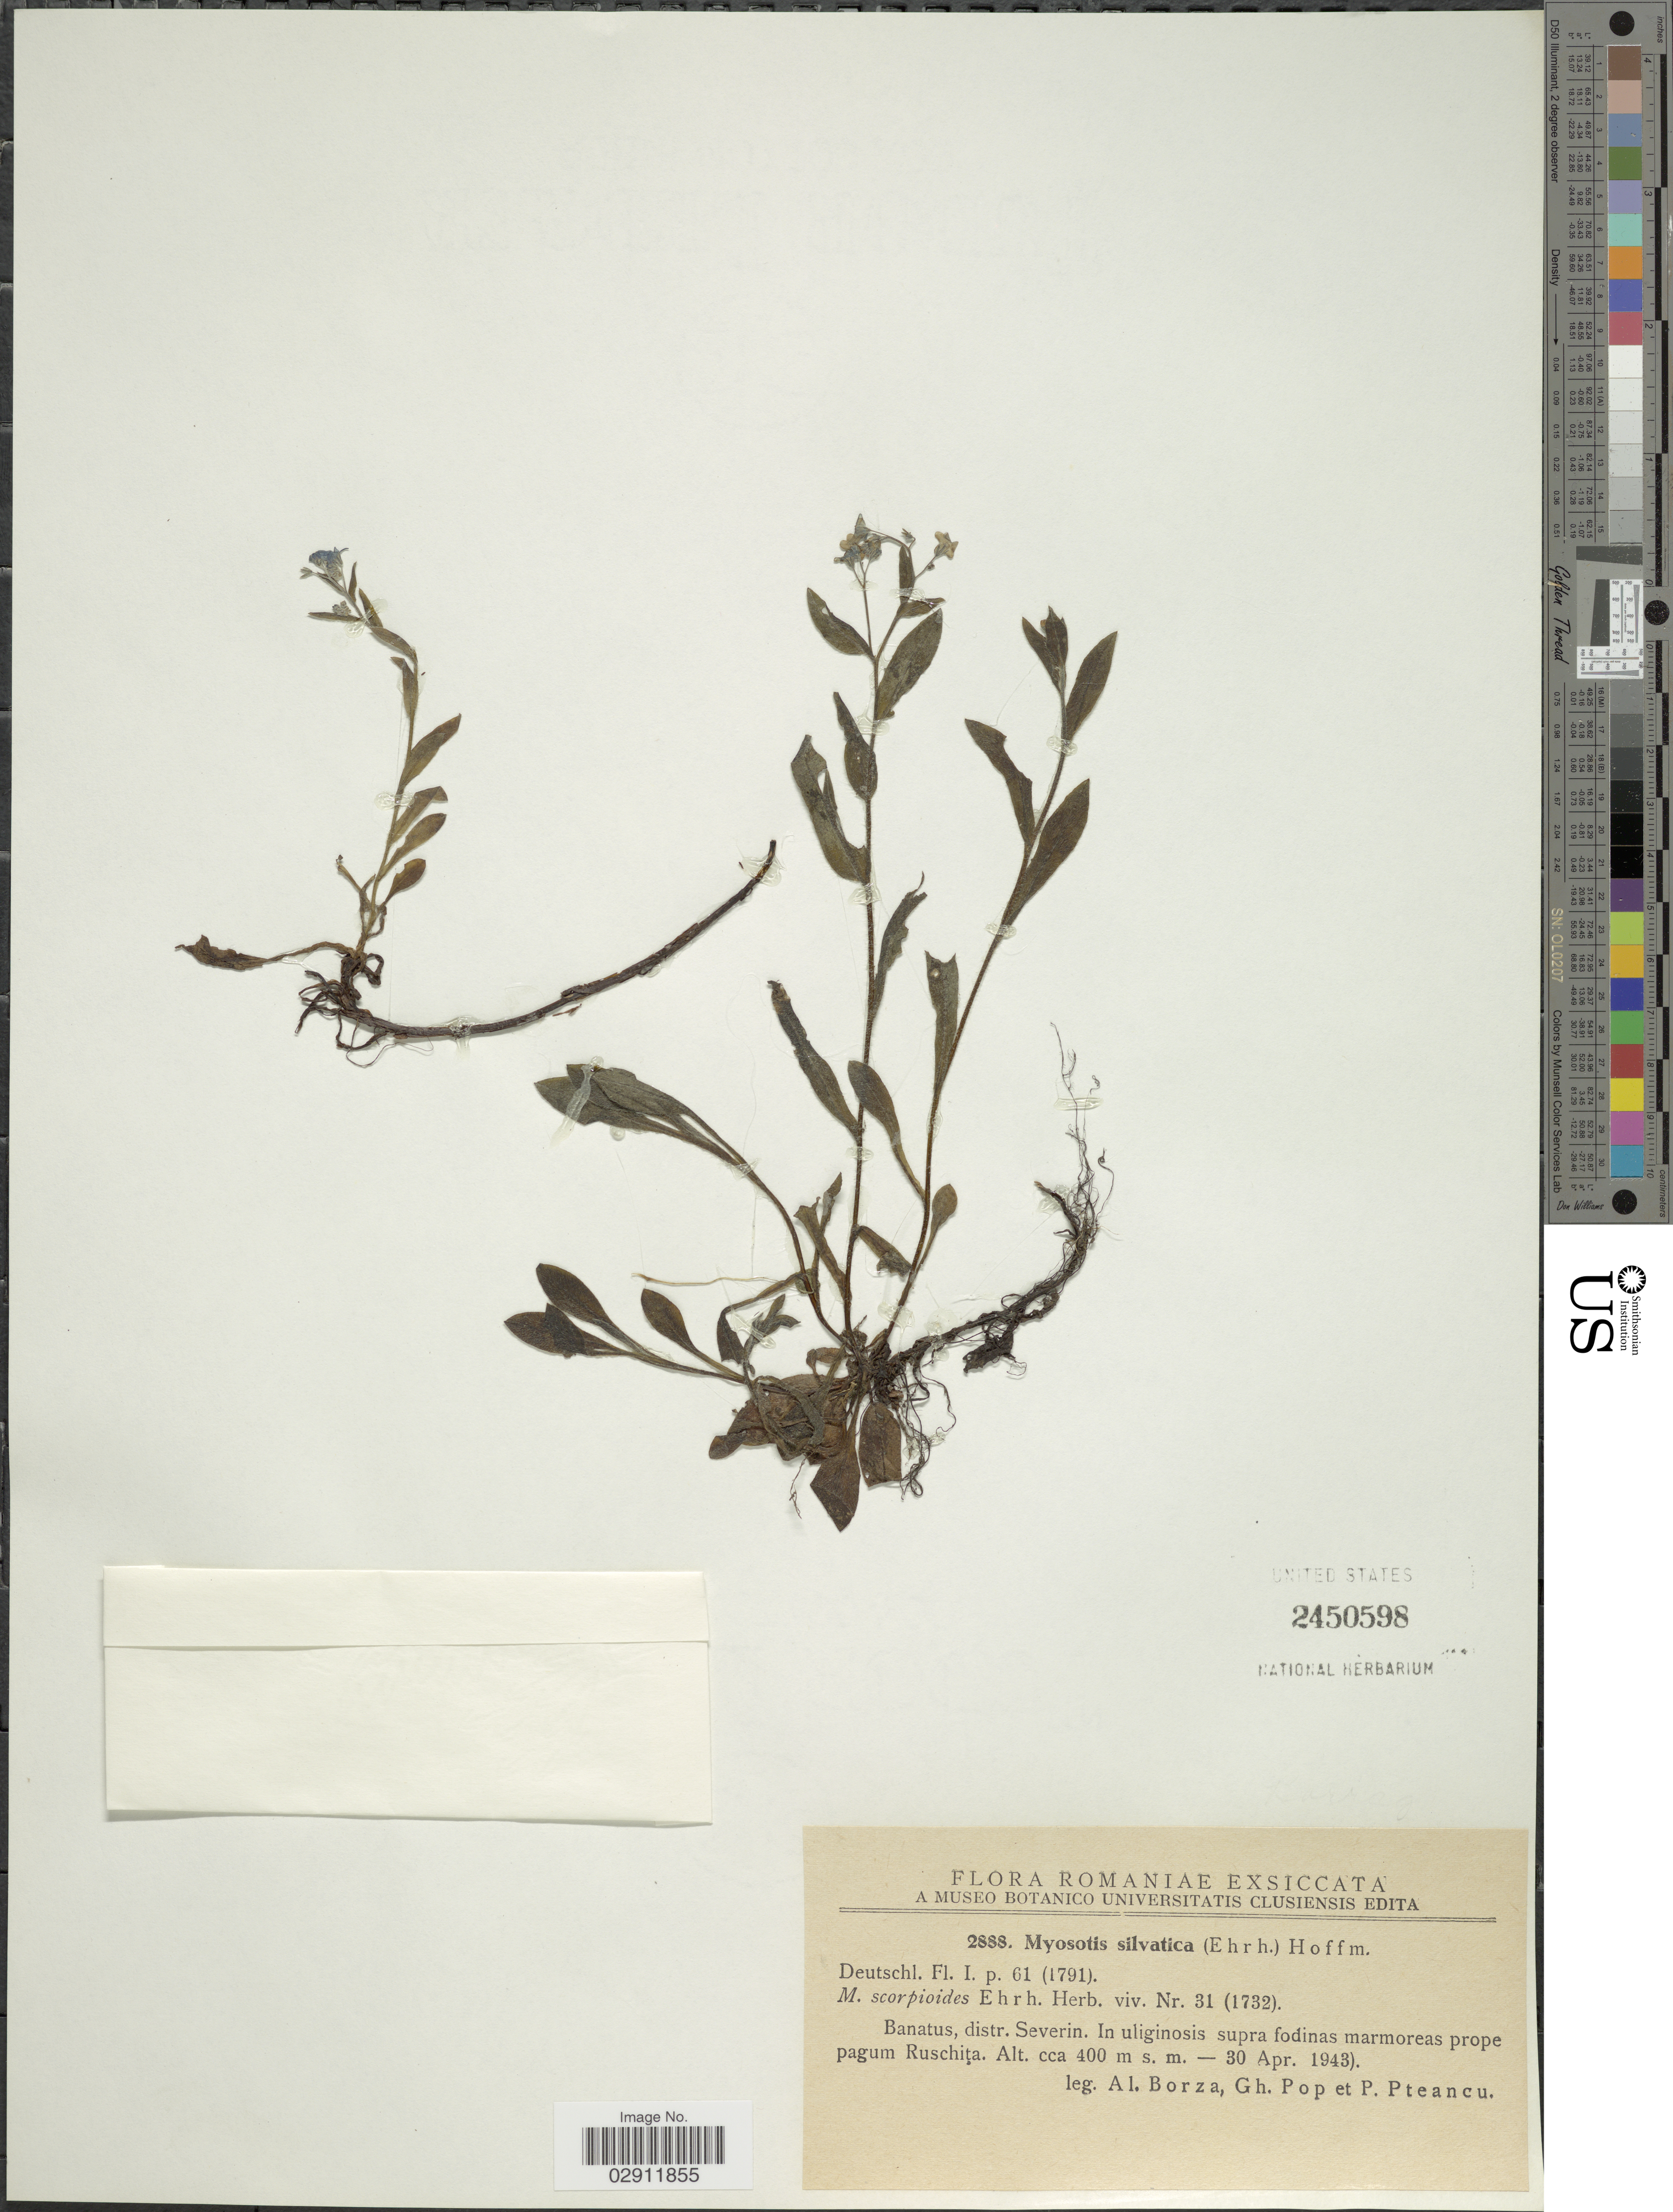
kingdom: Plantae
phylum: Tracheophyta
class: Magnoliopsida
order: Boraginales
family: Boraginaceae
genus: Myosotis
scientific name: Myosotis sylvatica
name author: Ehrh. ex Hoffm.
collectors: A. Borza, G. Pop & P. Pteancu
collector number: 2888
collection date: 1943-04-30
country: Romania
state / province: Caras-Severin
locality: Banatus, distr. Severin. In uliginosis supra fodinas marmoreas prope pagum Ruschita.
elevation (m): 400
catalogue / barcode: US 2450598